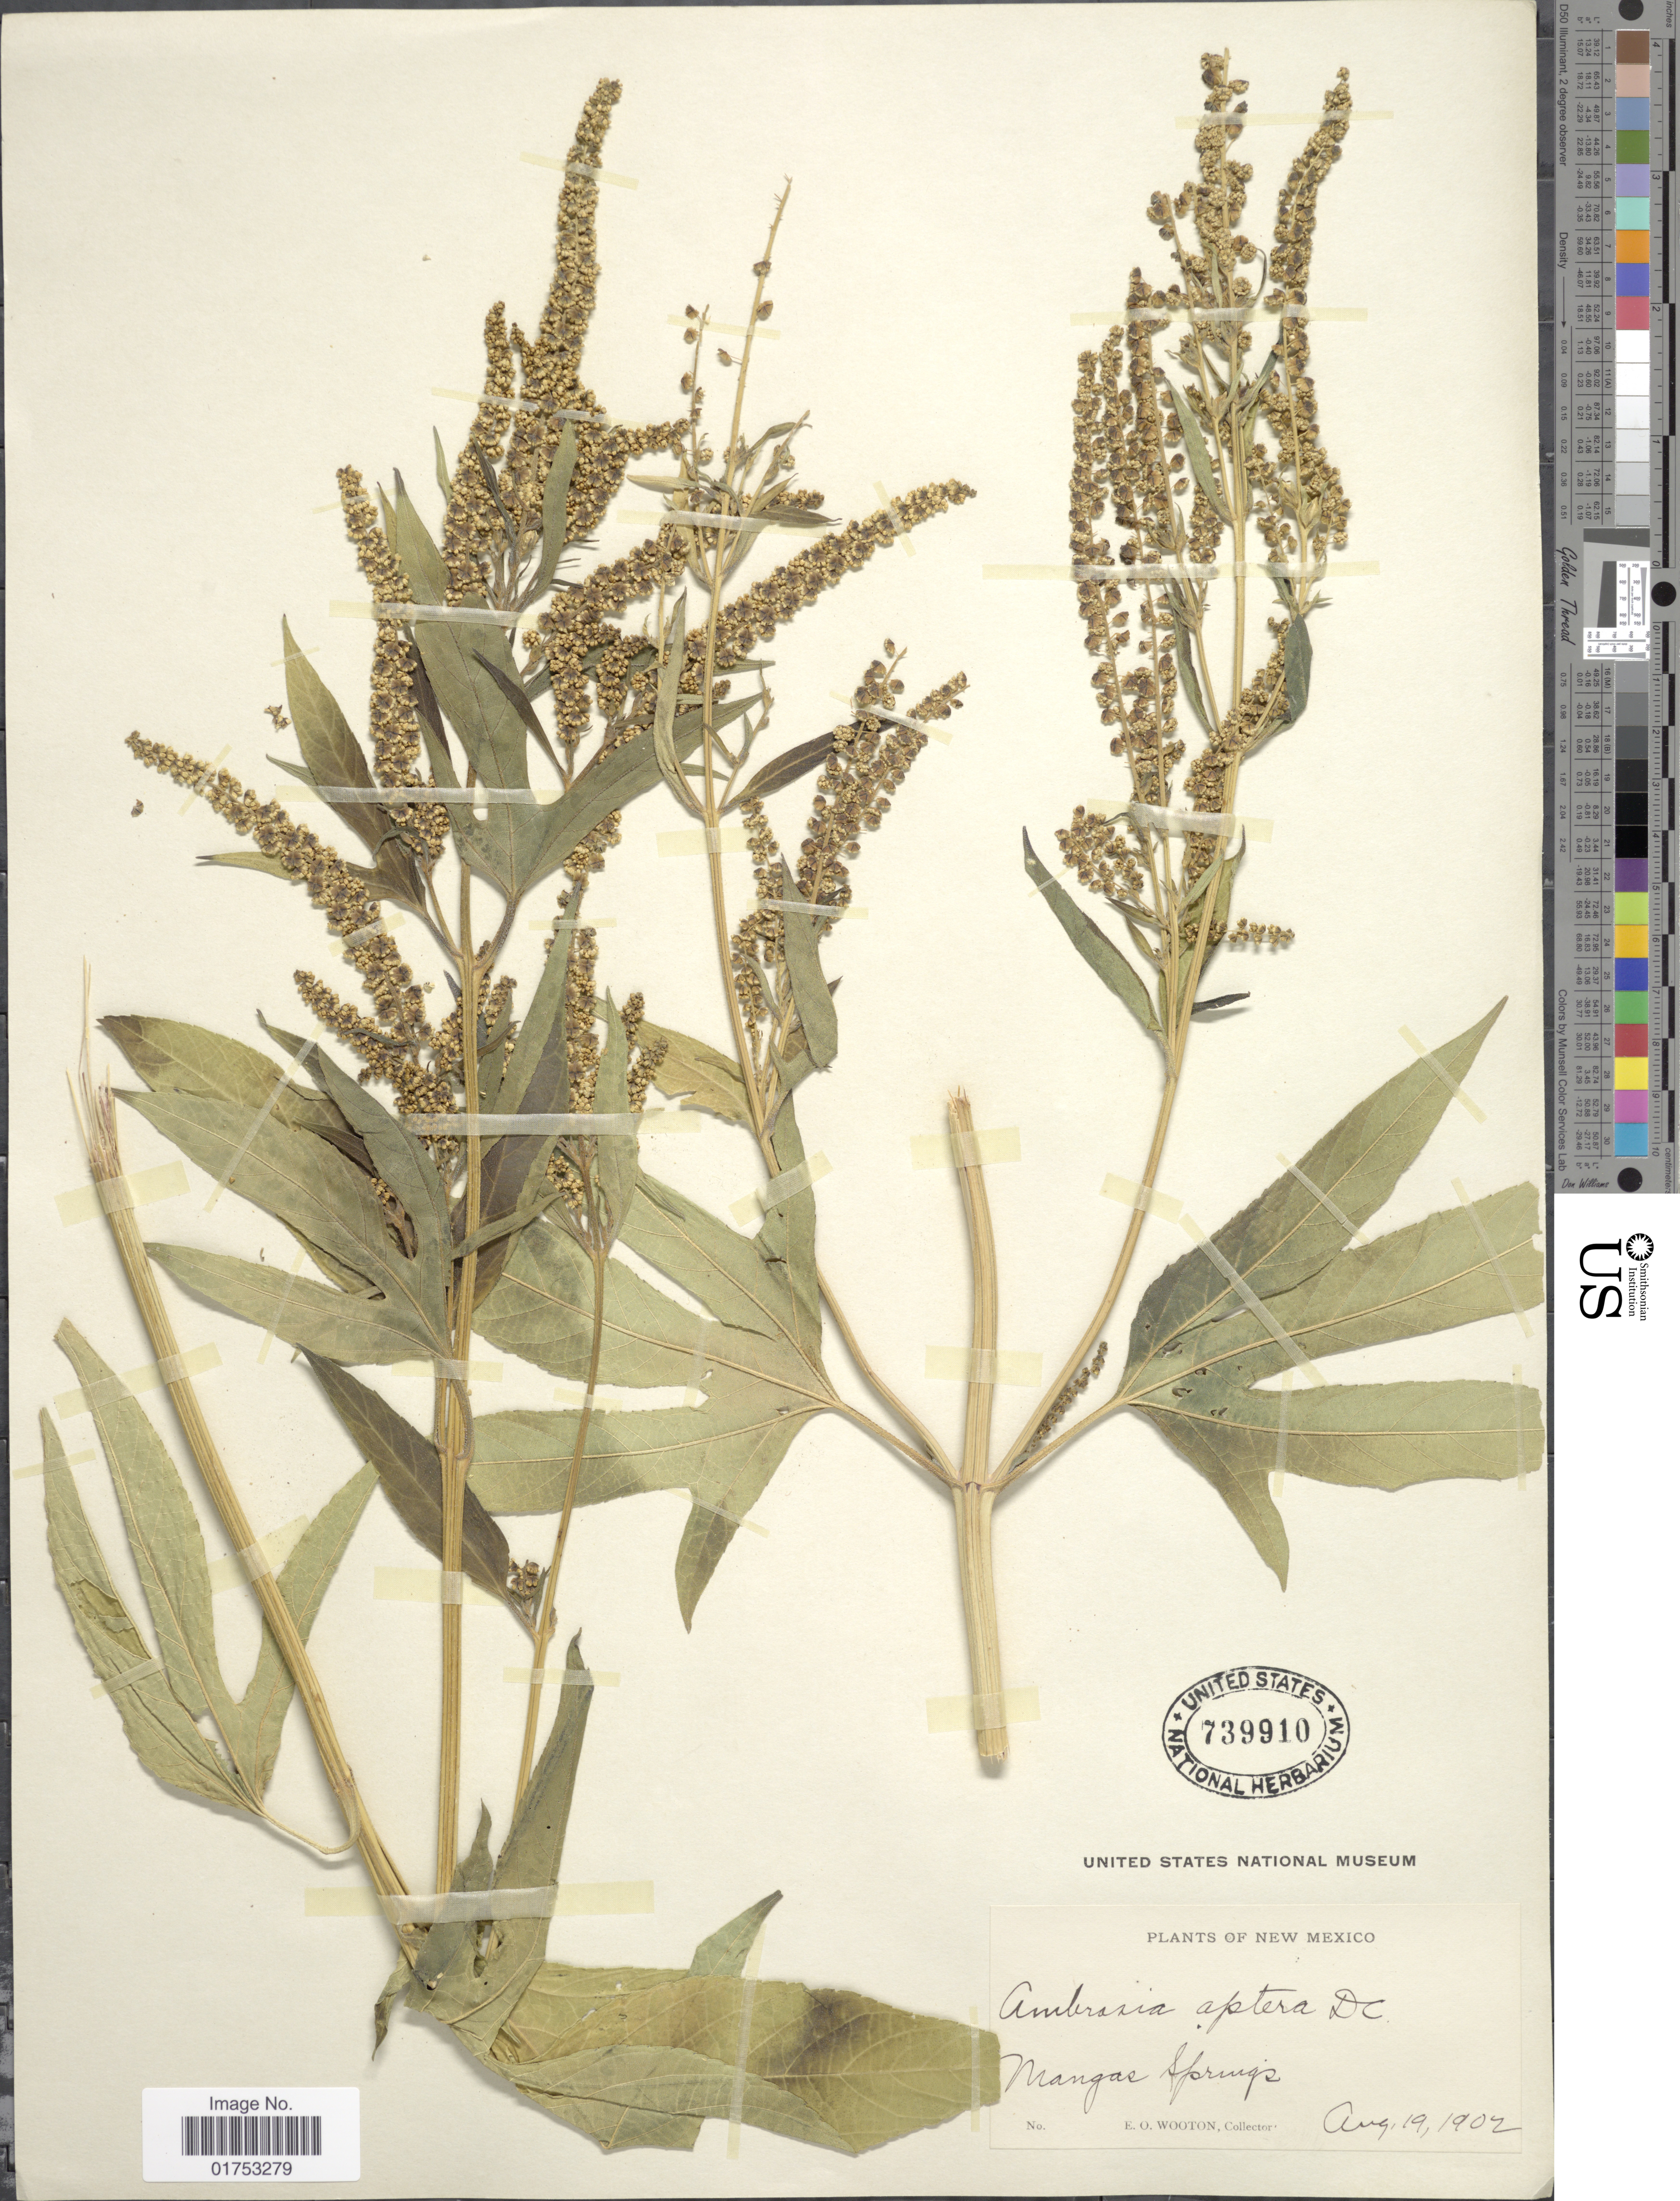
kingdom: Plantae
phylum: Tracheophyta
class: Magnoliopsida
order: Asterales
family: Asteraceae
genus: Ambrosia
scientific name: Ambrosia aptera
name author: (DC.) DC.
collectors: E. O. Wooton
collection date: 1902-08-19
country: United States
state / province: New Mexico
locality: Mangas Springs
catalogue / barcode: US 739910